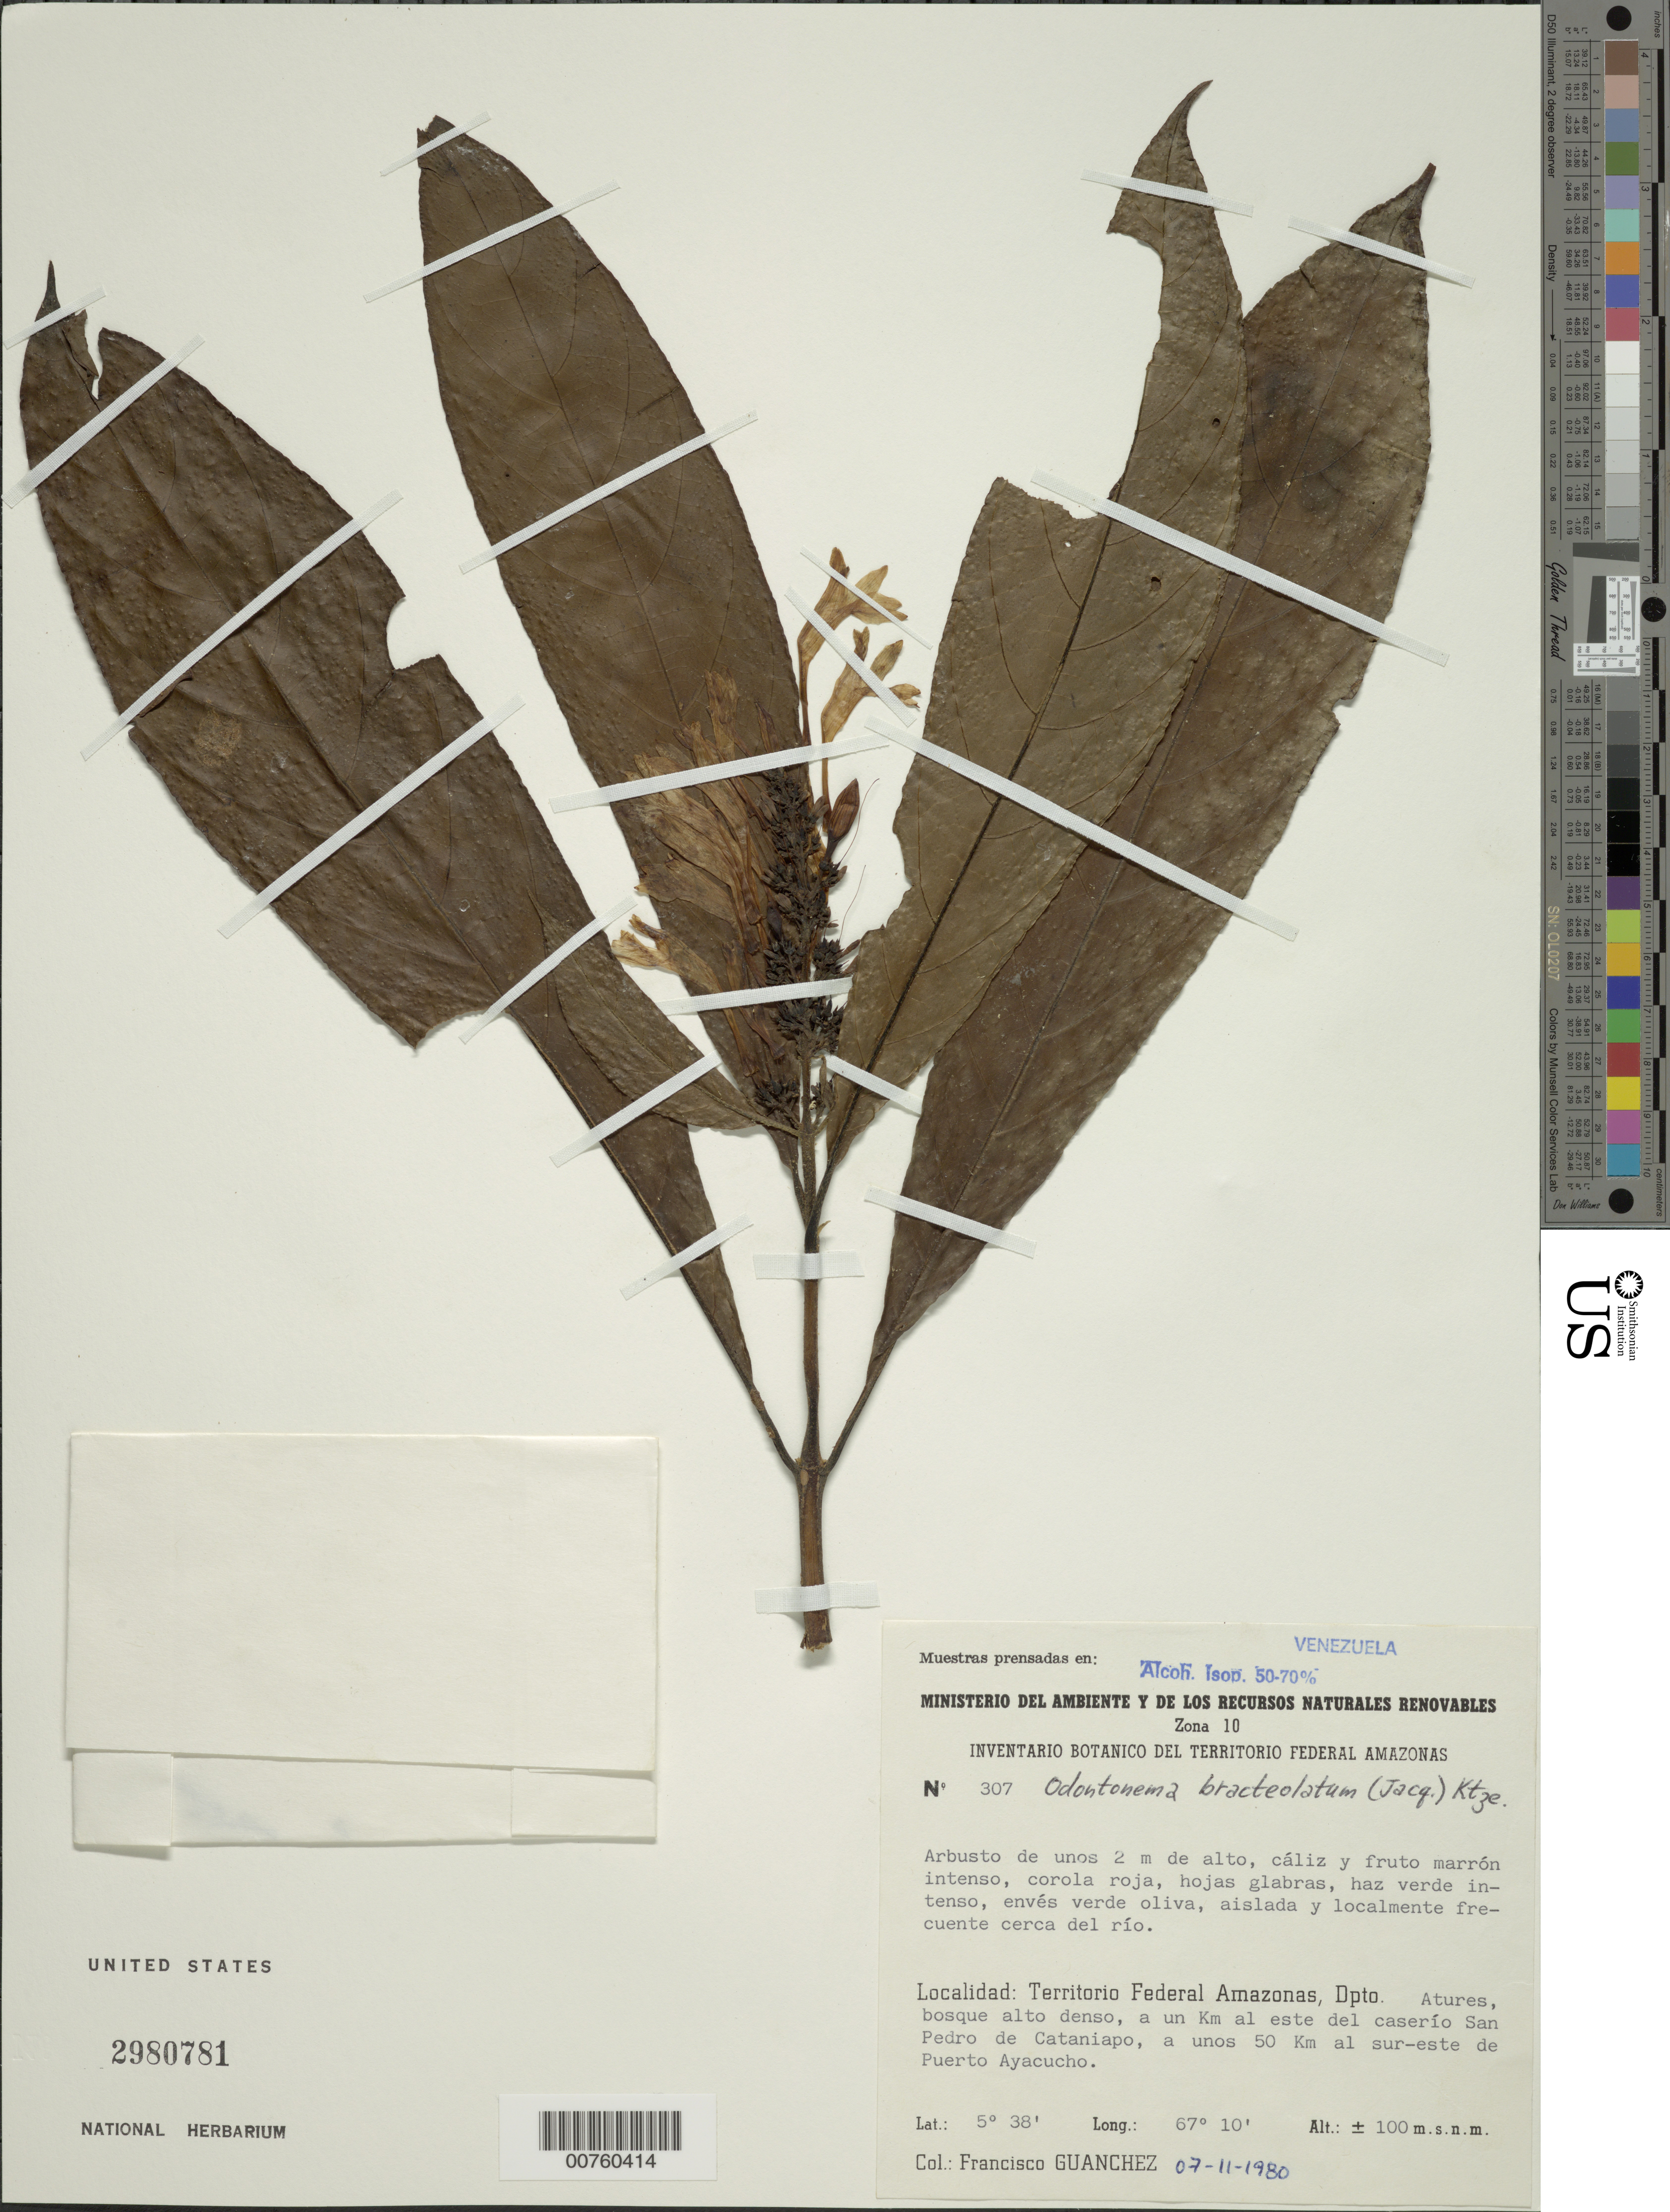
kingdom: Plantae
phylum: Tracheophyta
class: Magnoliopsida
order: Lamiales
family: Acanthaceae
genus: Odontonema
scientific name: Odontonema bracteolatum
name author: (Jacq.) Kuntze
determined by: Wasshausen, Dieter C., (BOT), Smithsonian Institution - National Museum of Natural History (UNITED STATES)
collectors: F. Guánchez M.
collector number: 307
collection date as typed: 7-Nov-80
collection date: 1980-11-07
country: Venezuela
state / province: Amazonas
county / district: Atures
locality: San Pedro de Cataniapo, a un km E del caserío, 50 km SE de Pto. Ayacucho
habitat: Bosque alto denso, cerca del río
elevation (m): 100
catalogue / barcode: US 2980781